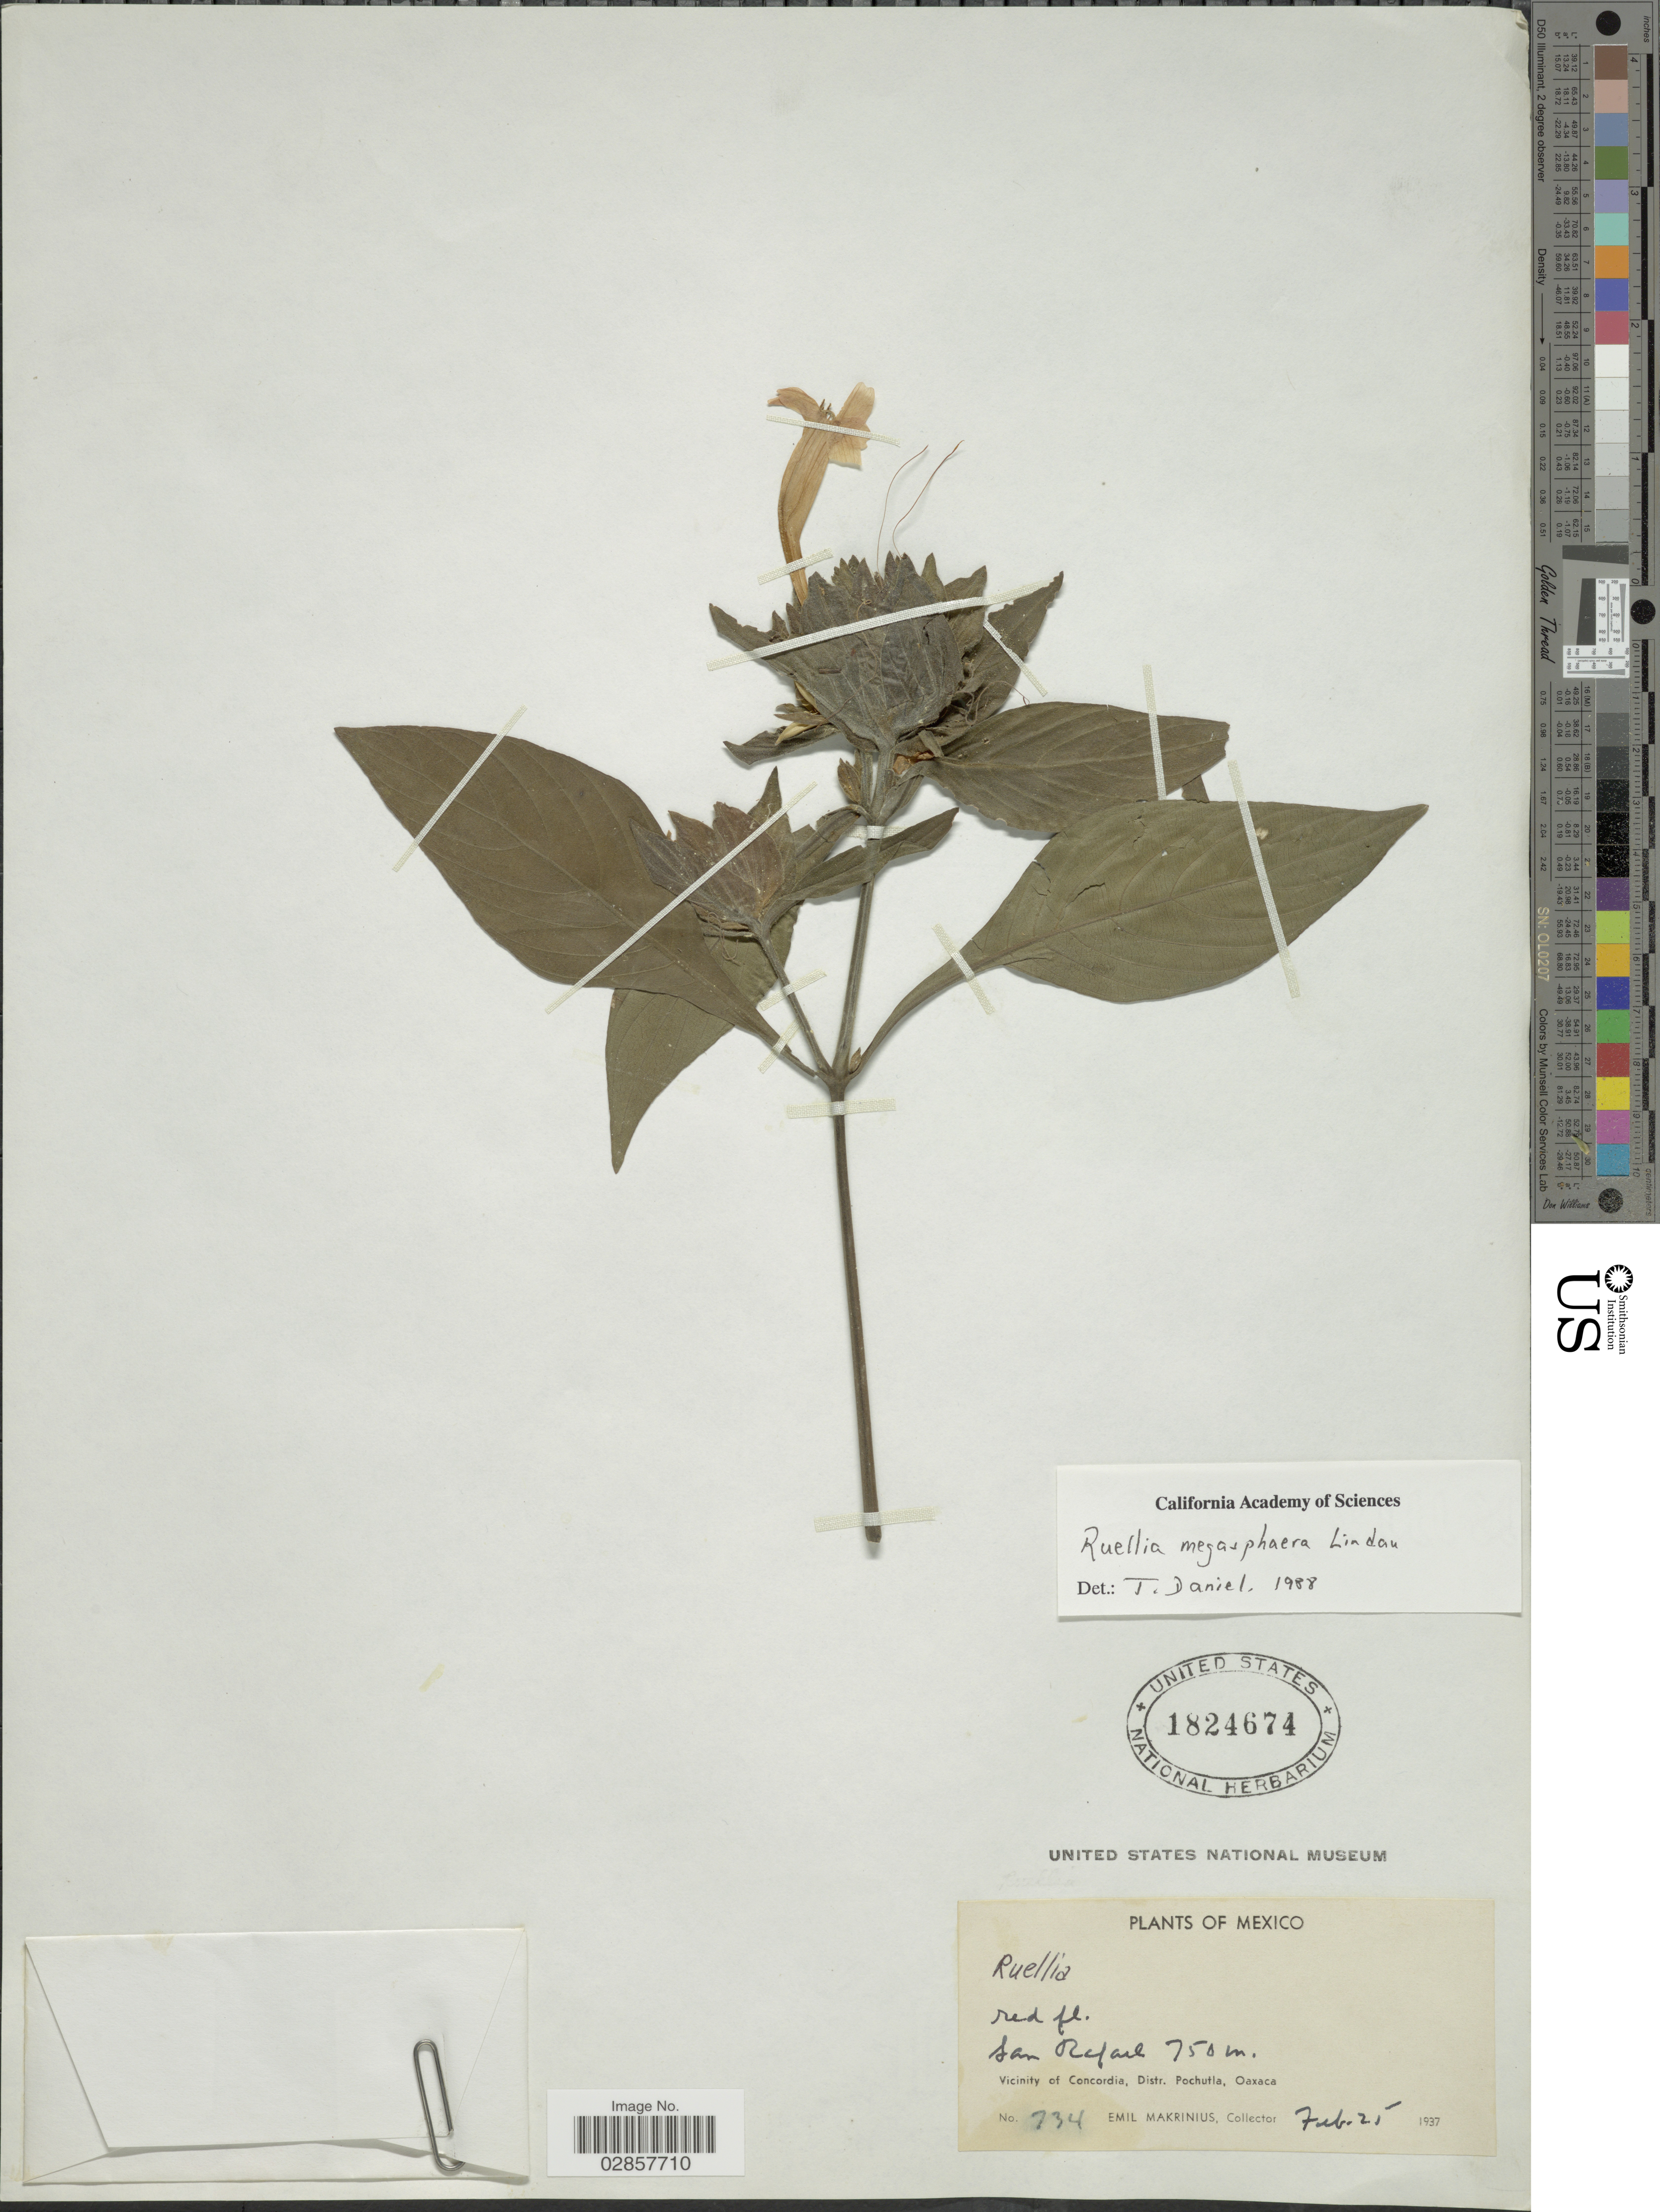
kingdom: Plantae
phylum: Tracheophyta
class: Magnoliopsida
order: Lamiales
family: Acanthaceae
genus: Ruellia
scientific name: Ruellia megasphaera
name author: Lindau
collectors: E. Makrinius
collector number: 734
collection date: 1937-02-25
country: Mexico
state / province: Oaxaca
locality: San Rafael, Vicinity of Concordia, Distr. Pochutla.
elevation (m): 750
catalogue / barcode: US 1824674